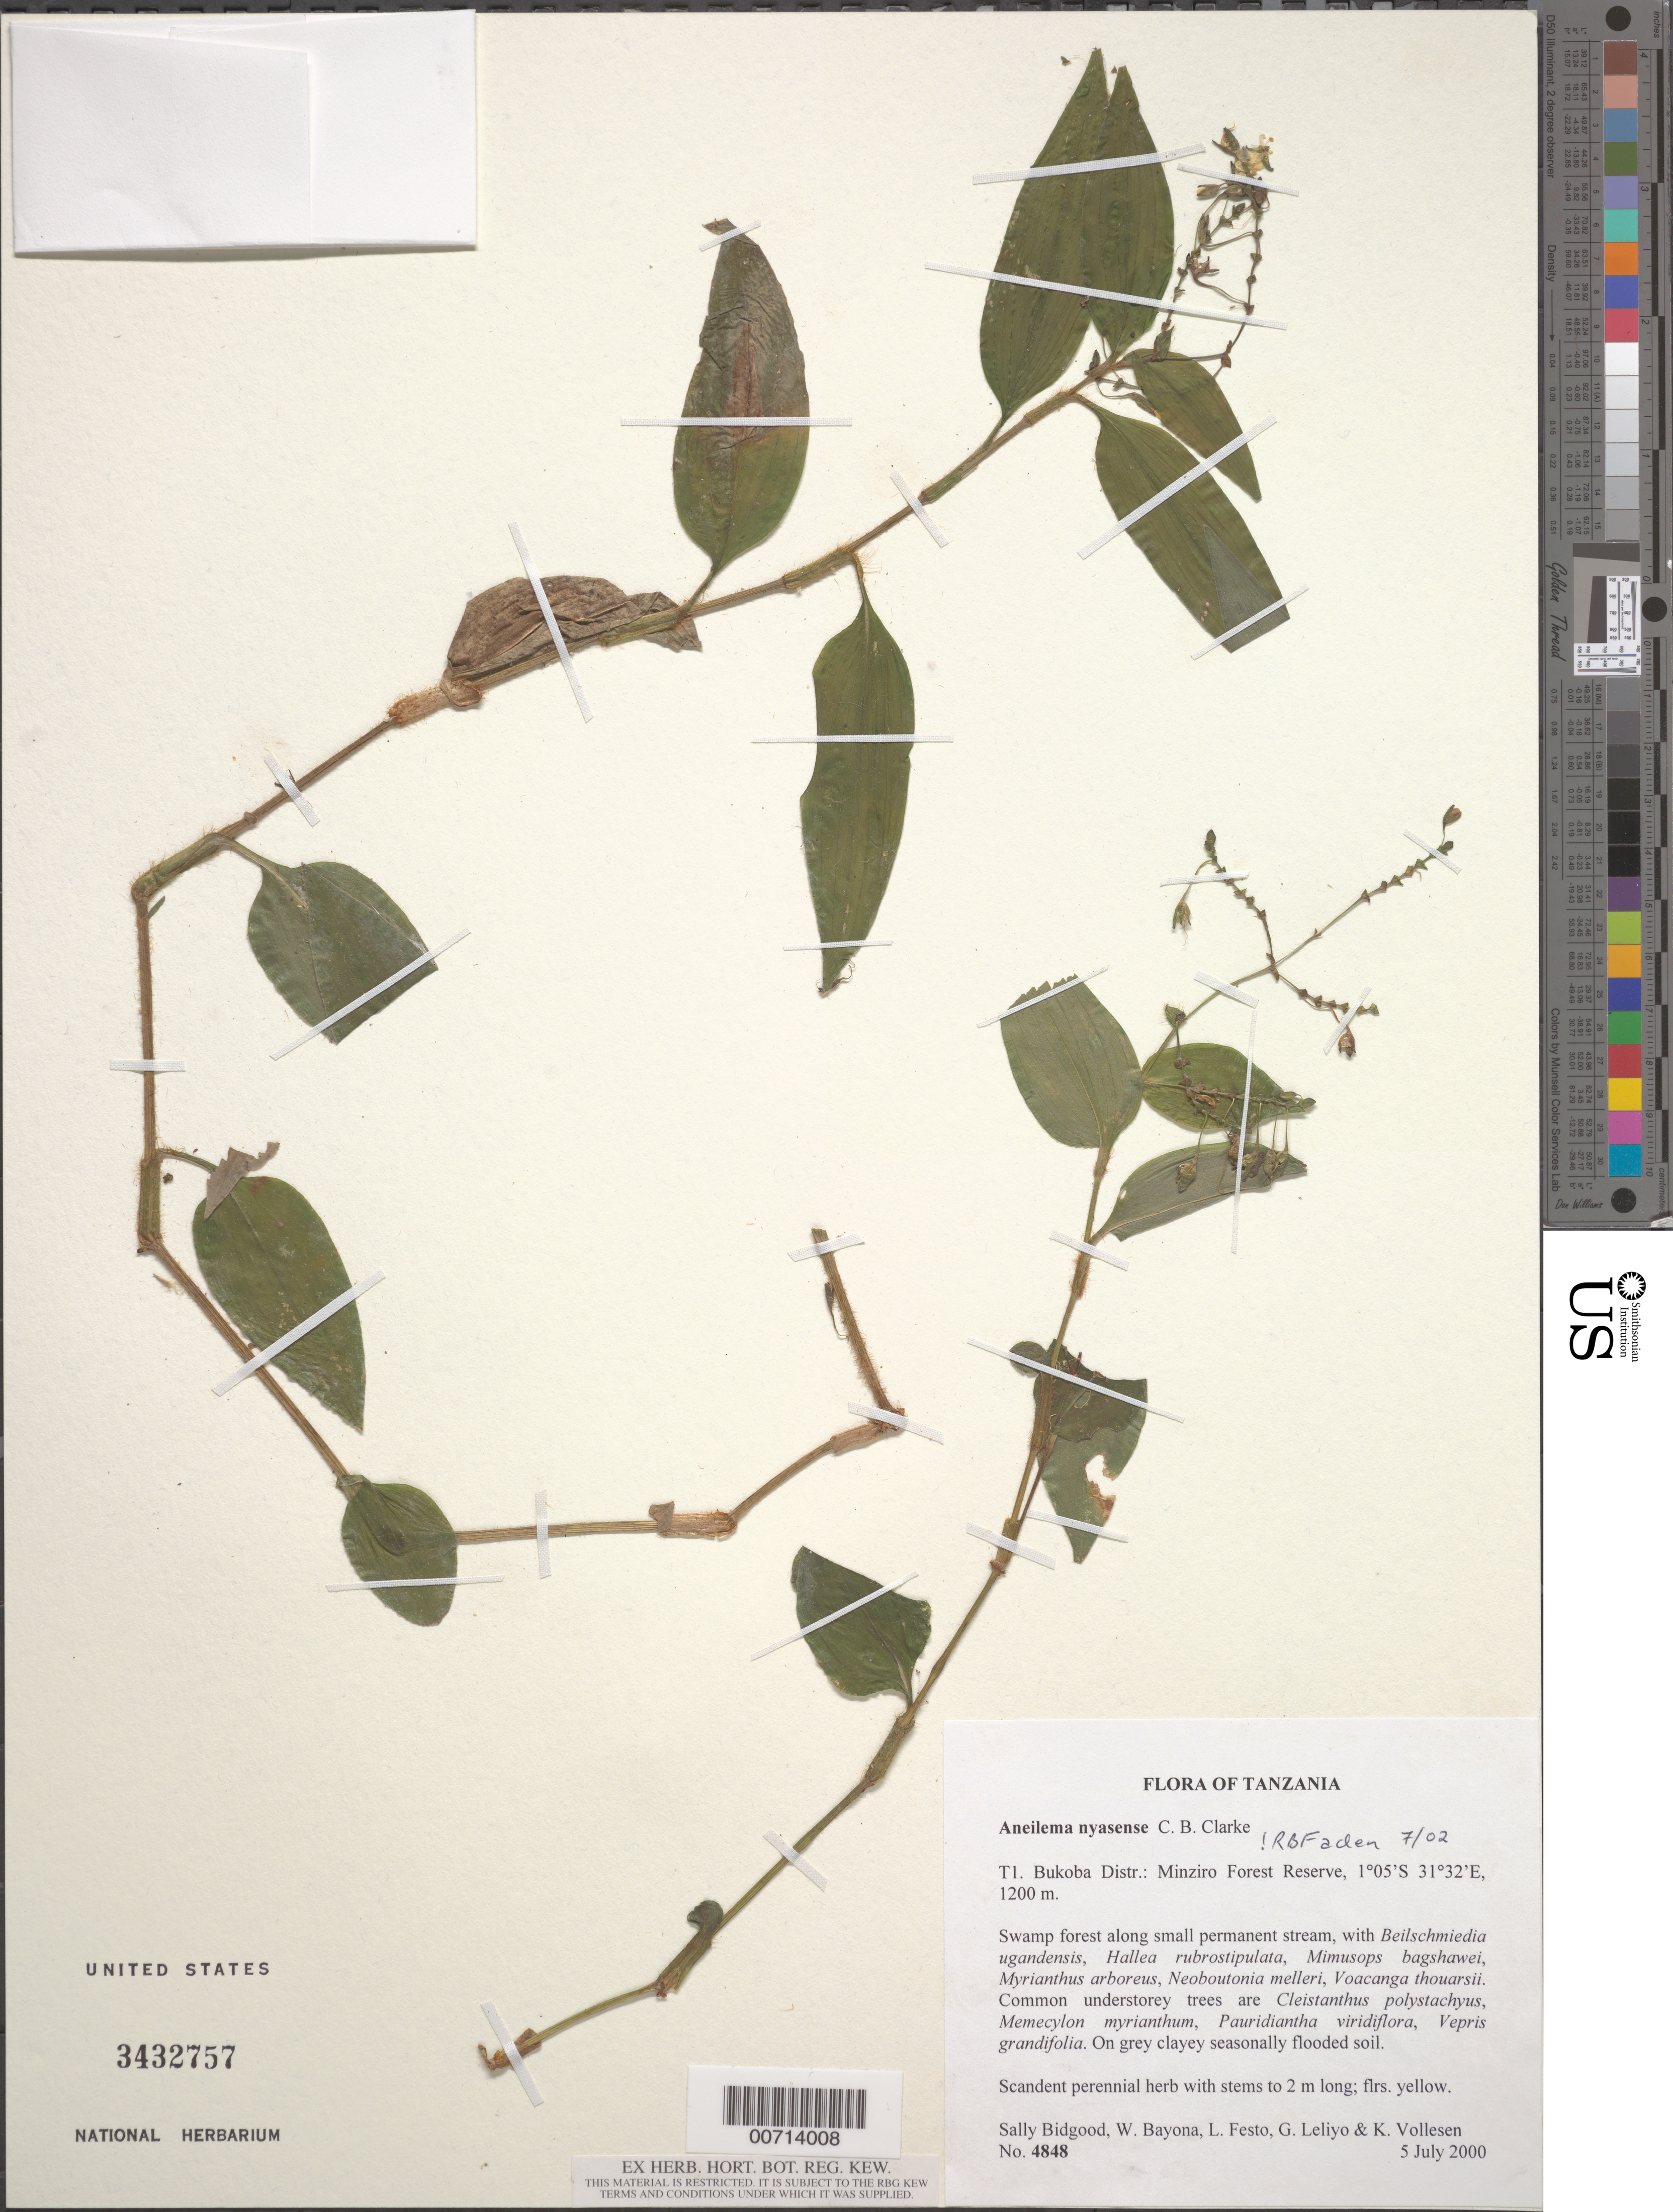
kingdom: Plantae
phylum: Tracheophyta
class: Liliopsida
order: Commelinales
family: Commelinaceae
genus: Aneilema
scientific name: Aneilema nyasense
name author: C.B. Clarke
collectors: S. Bidgood, W. Bayona, L. Festo, G. Leliyo & K. Vollesen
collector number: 4848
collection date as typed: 05 Jul 2000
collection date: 2000-07-05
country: Tanzania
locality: T1 Bukoba Dist., Minziro Forest Reserve.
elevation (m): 1200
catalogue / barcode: US 3432757